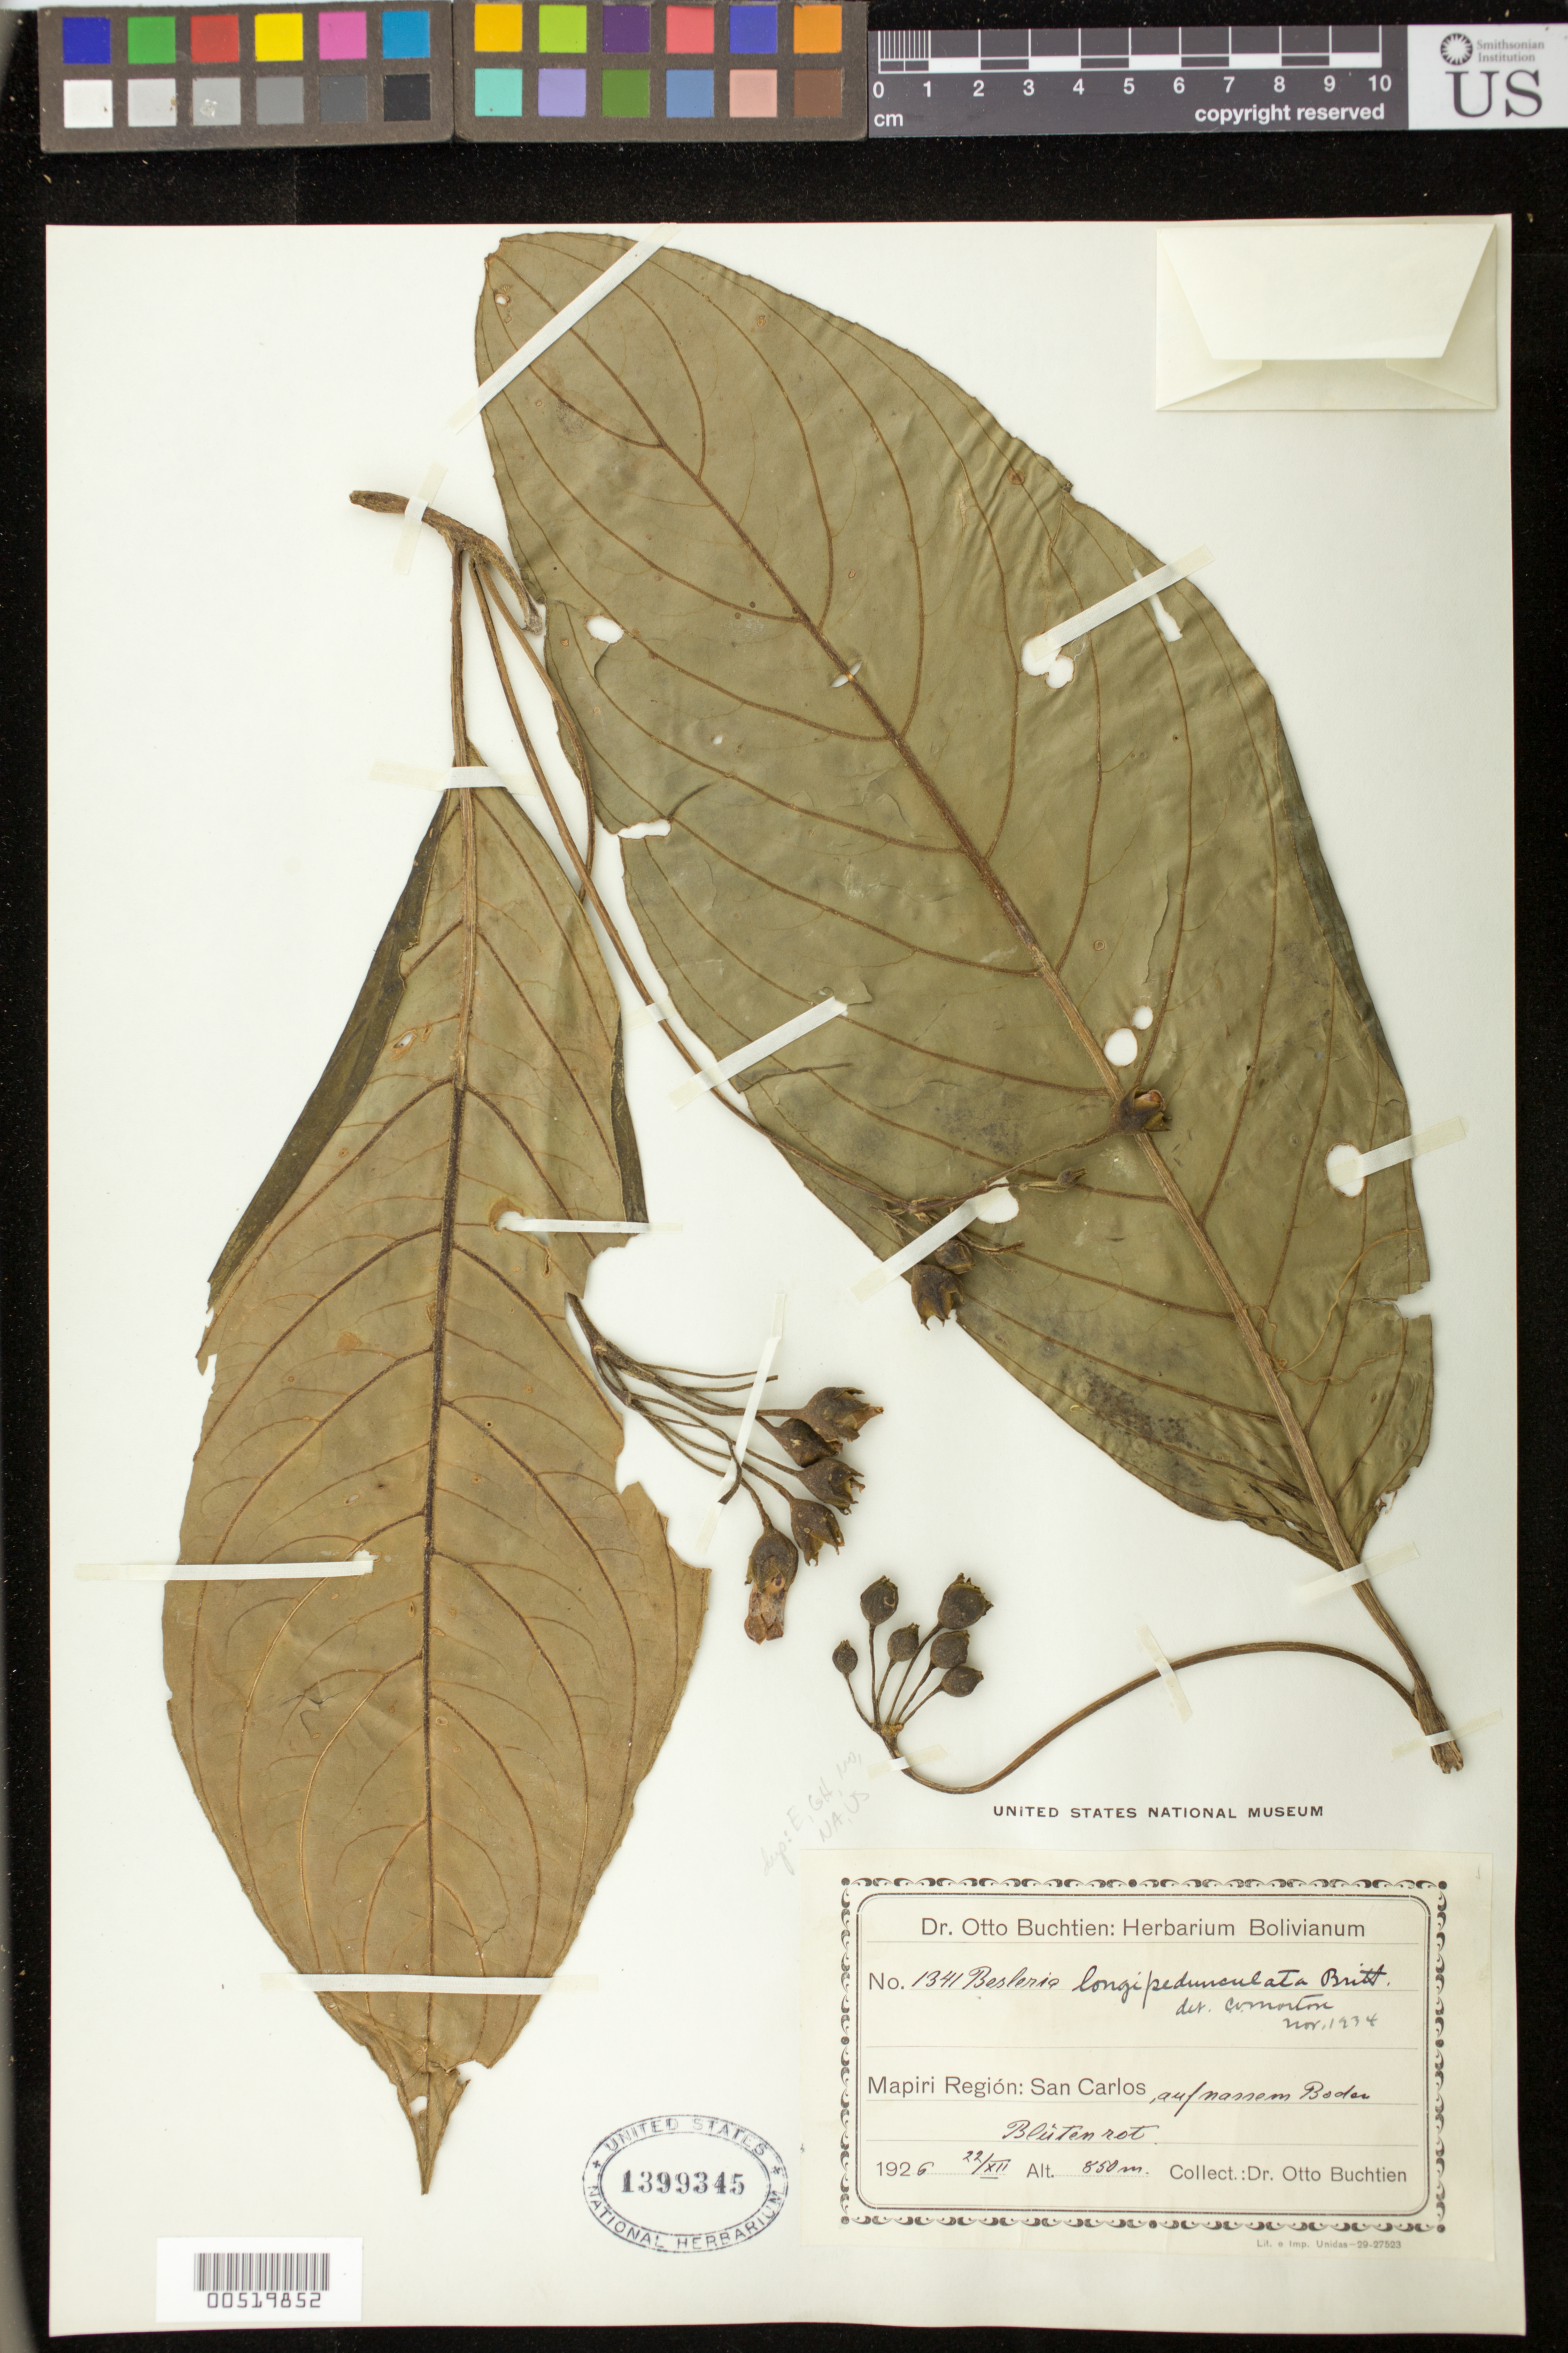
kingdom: Plantae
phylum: Tracheophyta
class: Magnoliopsida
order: Lamiales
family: Gesneriaceae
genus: Besleria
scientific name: Besleria longipedunculata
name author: Britton ex Rusby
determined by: Clark, J. L., (SEL), The Marie Selby Botanical Garden (UNITED STATES)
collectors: O. Buchtien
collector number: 1341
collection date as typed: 22 Dec 1926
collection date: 1926-12-22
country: Bolivia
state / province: La Paz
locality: Mapiri región: San Carlos, aufnassem Bodes [BM: "Am Waldgraben"]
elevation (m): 850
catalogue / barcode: US 1399345